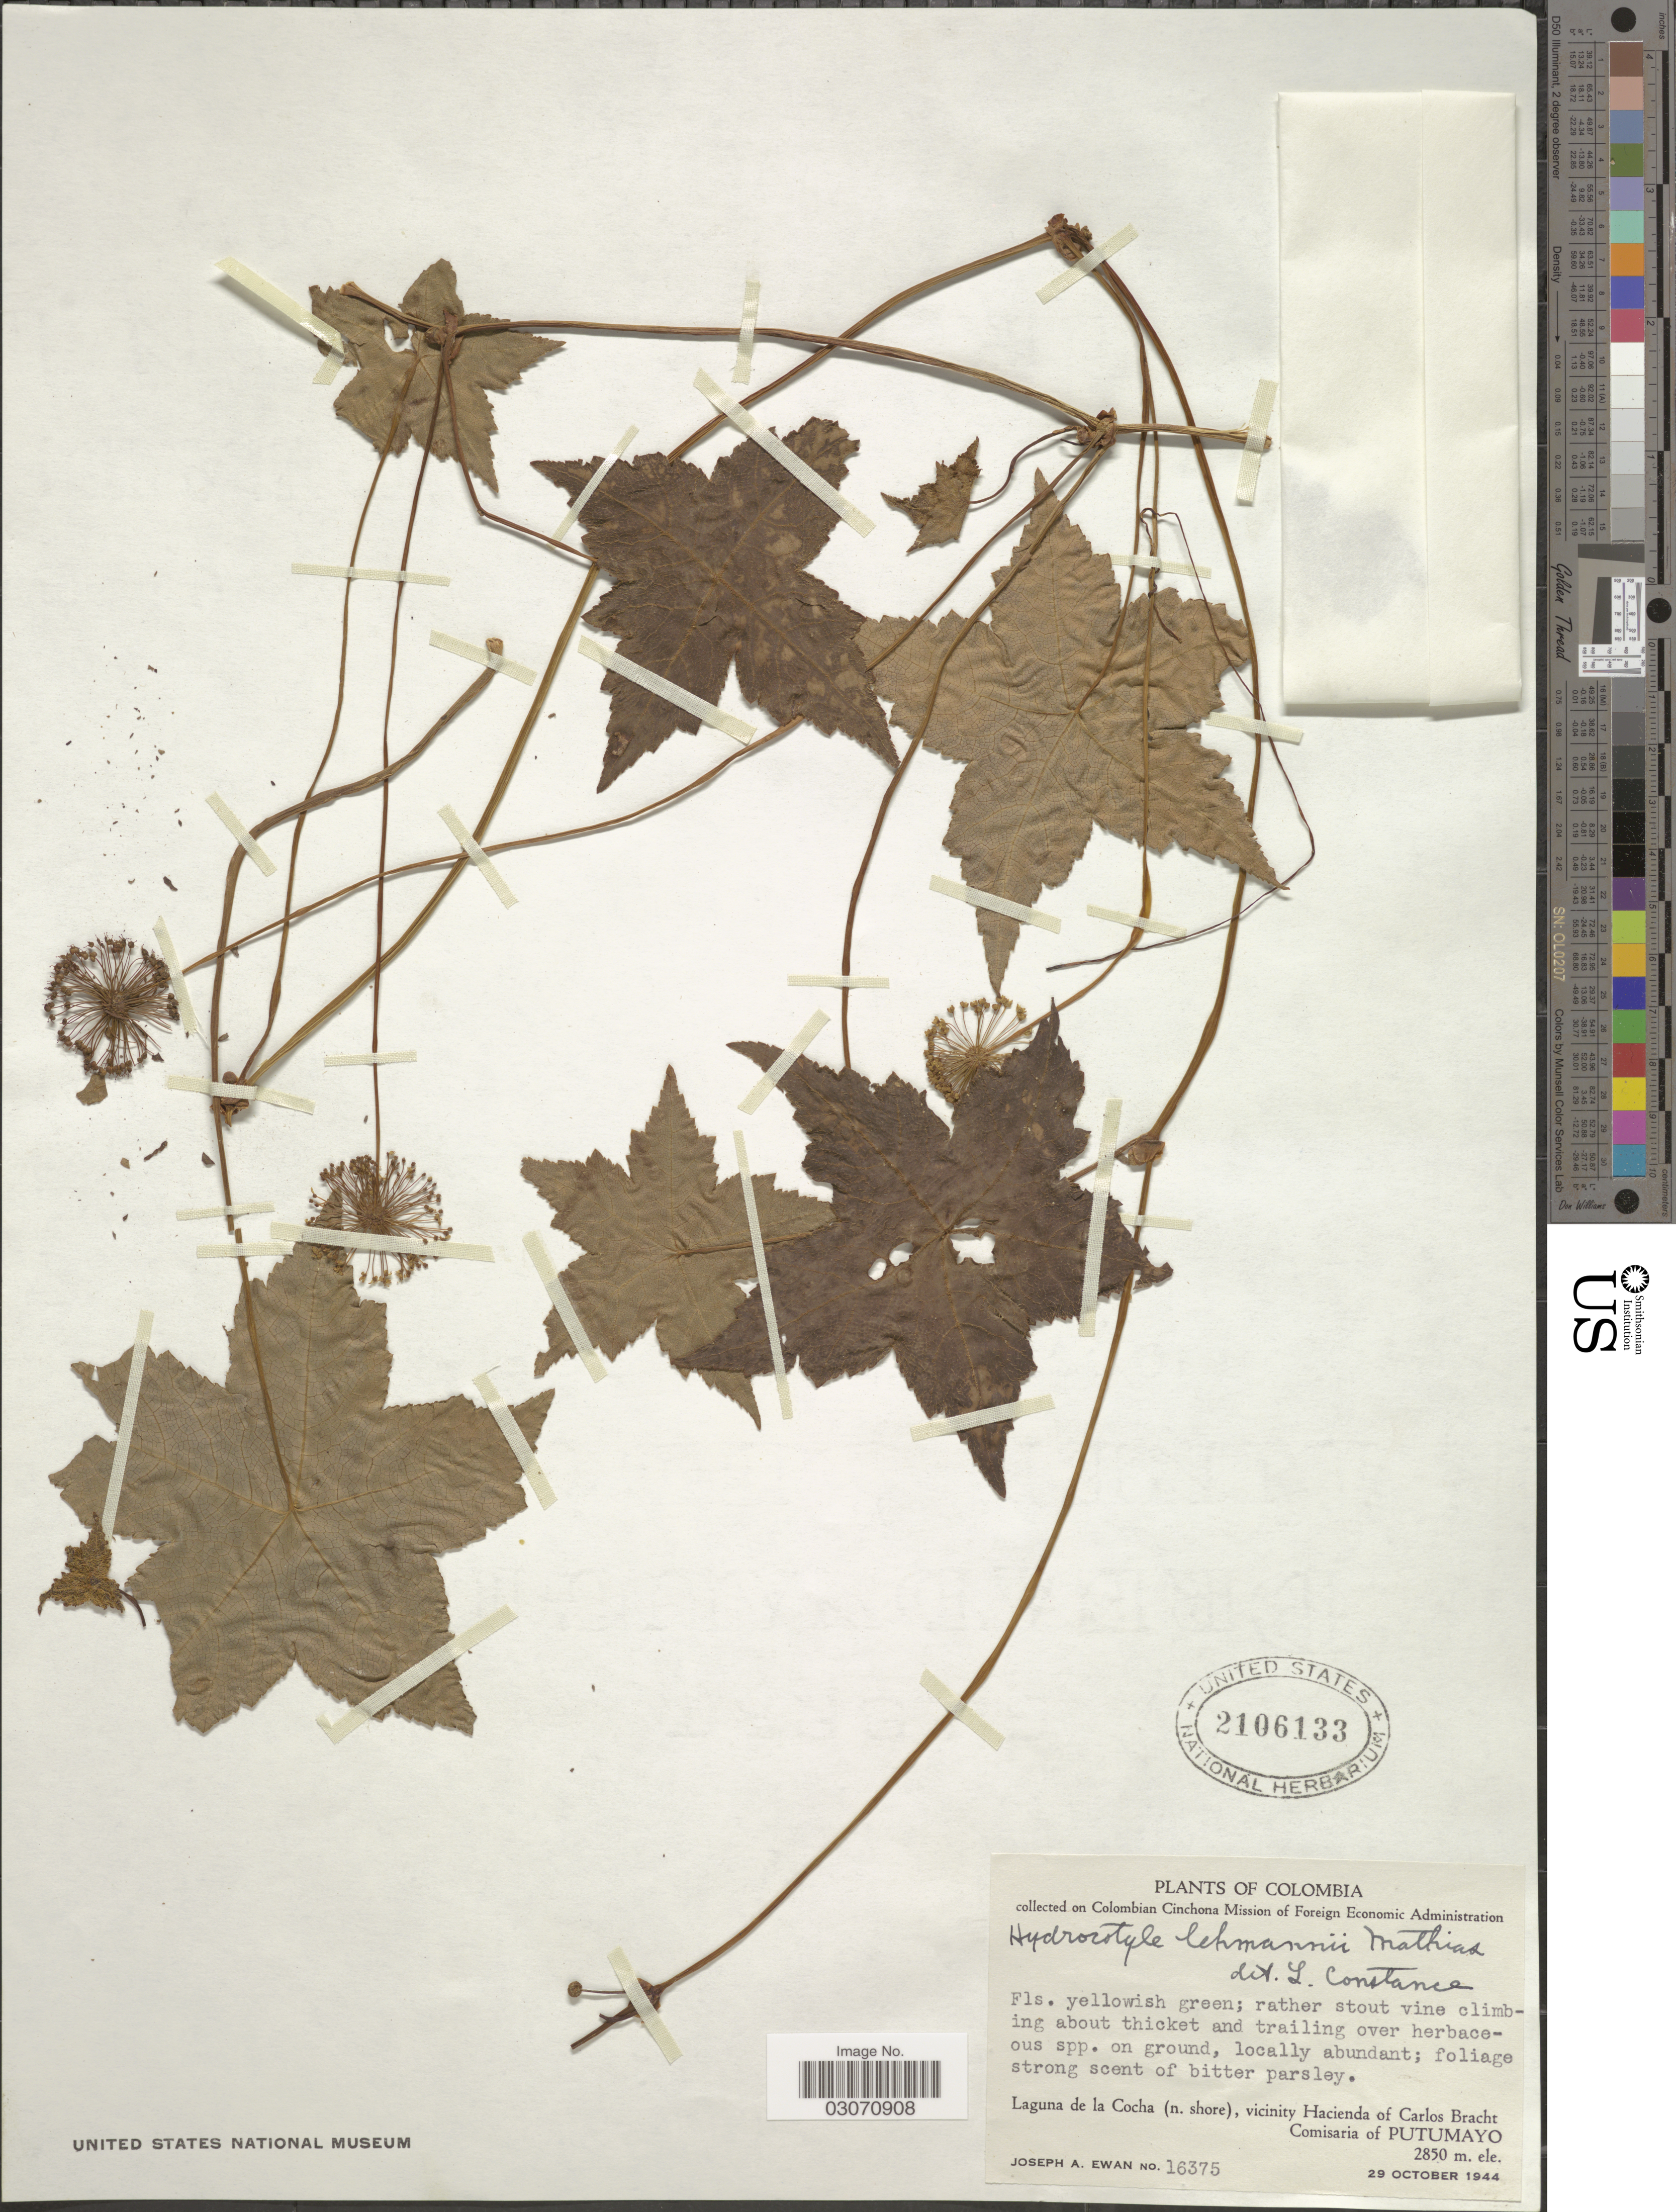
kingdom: Plantae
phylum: Tracheophyta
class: Magnoliopsida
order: Apiales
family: Araliaceae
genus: Hydrocotyle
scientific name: Hydrocotyle lehmannii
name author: Mathias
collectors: J. A. Ewan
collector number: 16375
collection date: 1944-10-29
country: Colombia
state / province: Putumayo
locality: Laguna de la Cocha (n. shore), vicinity of Hacienda of Carlos Bracht Comisario of Putumayo.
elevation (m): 2850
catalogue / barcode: US 2106133